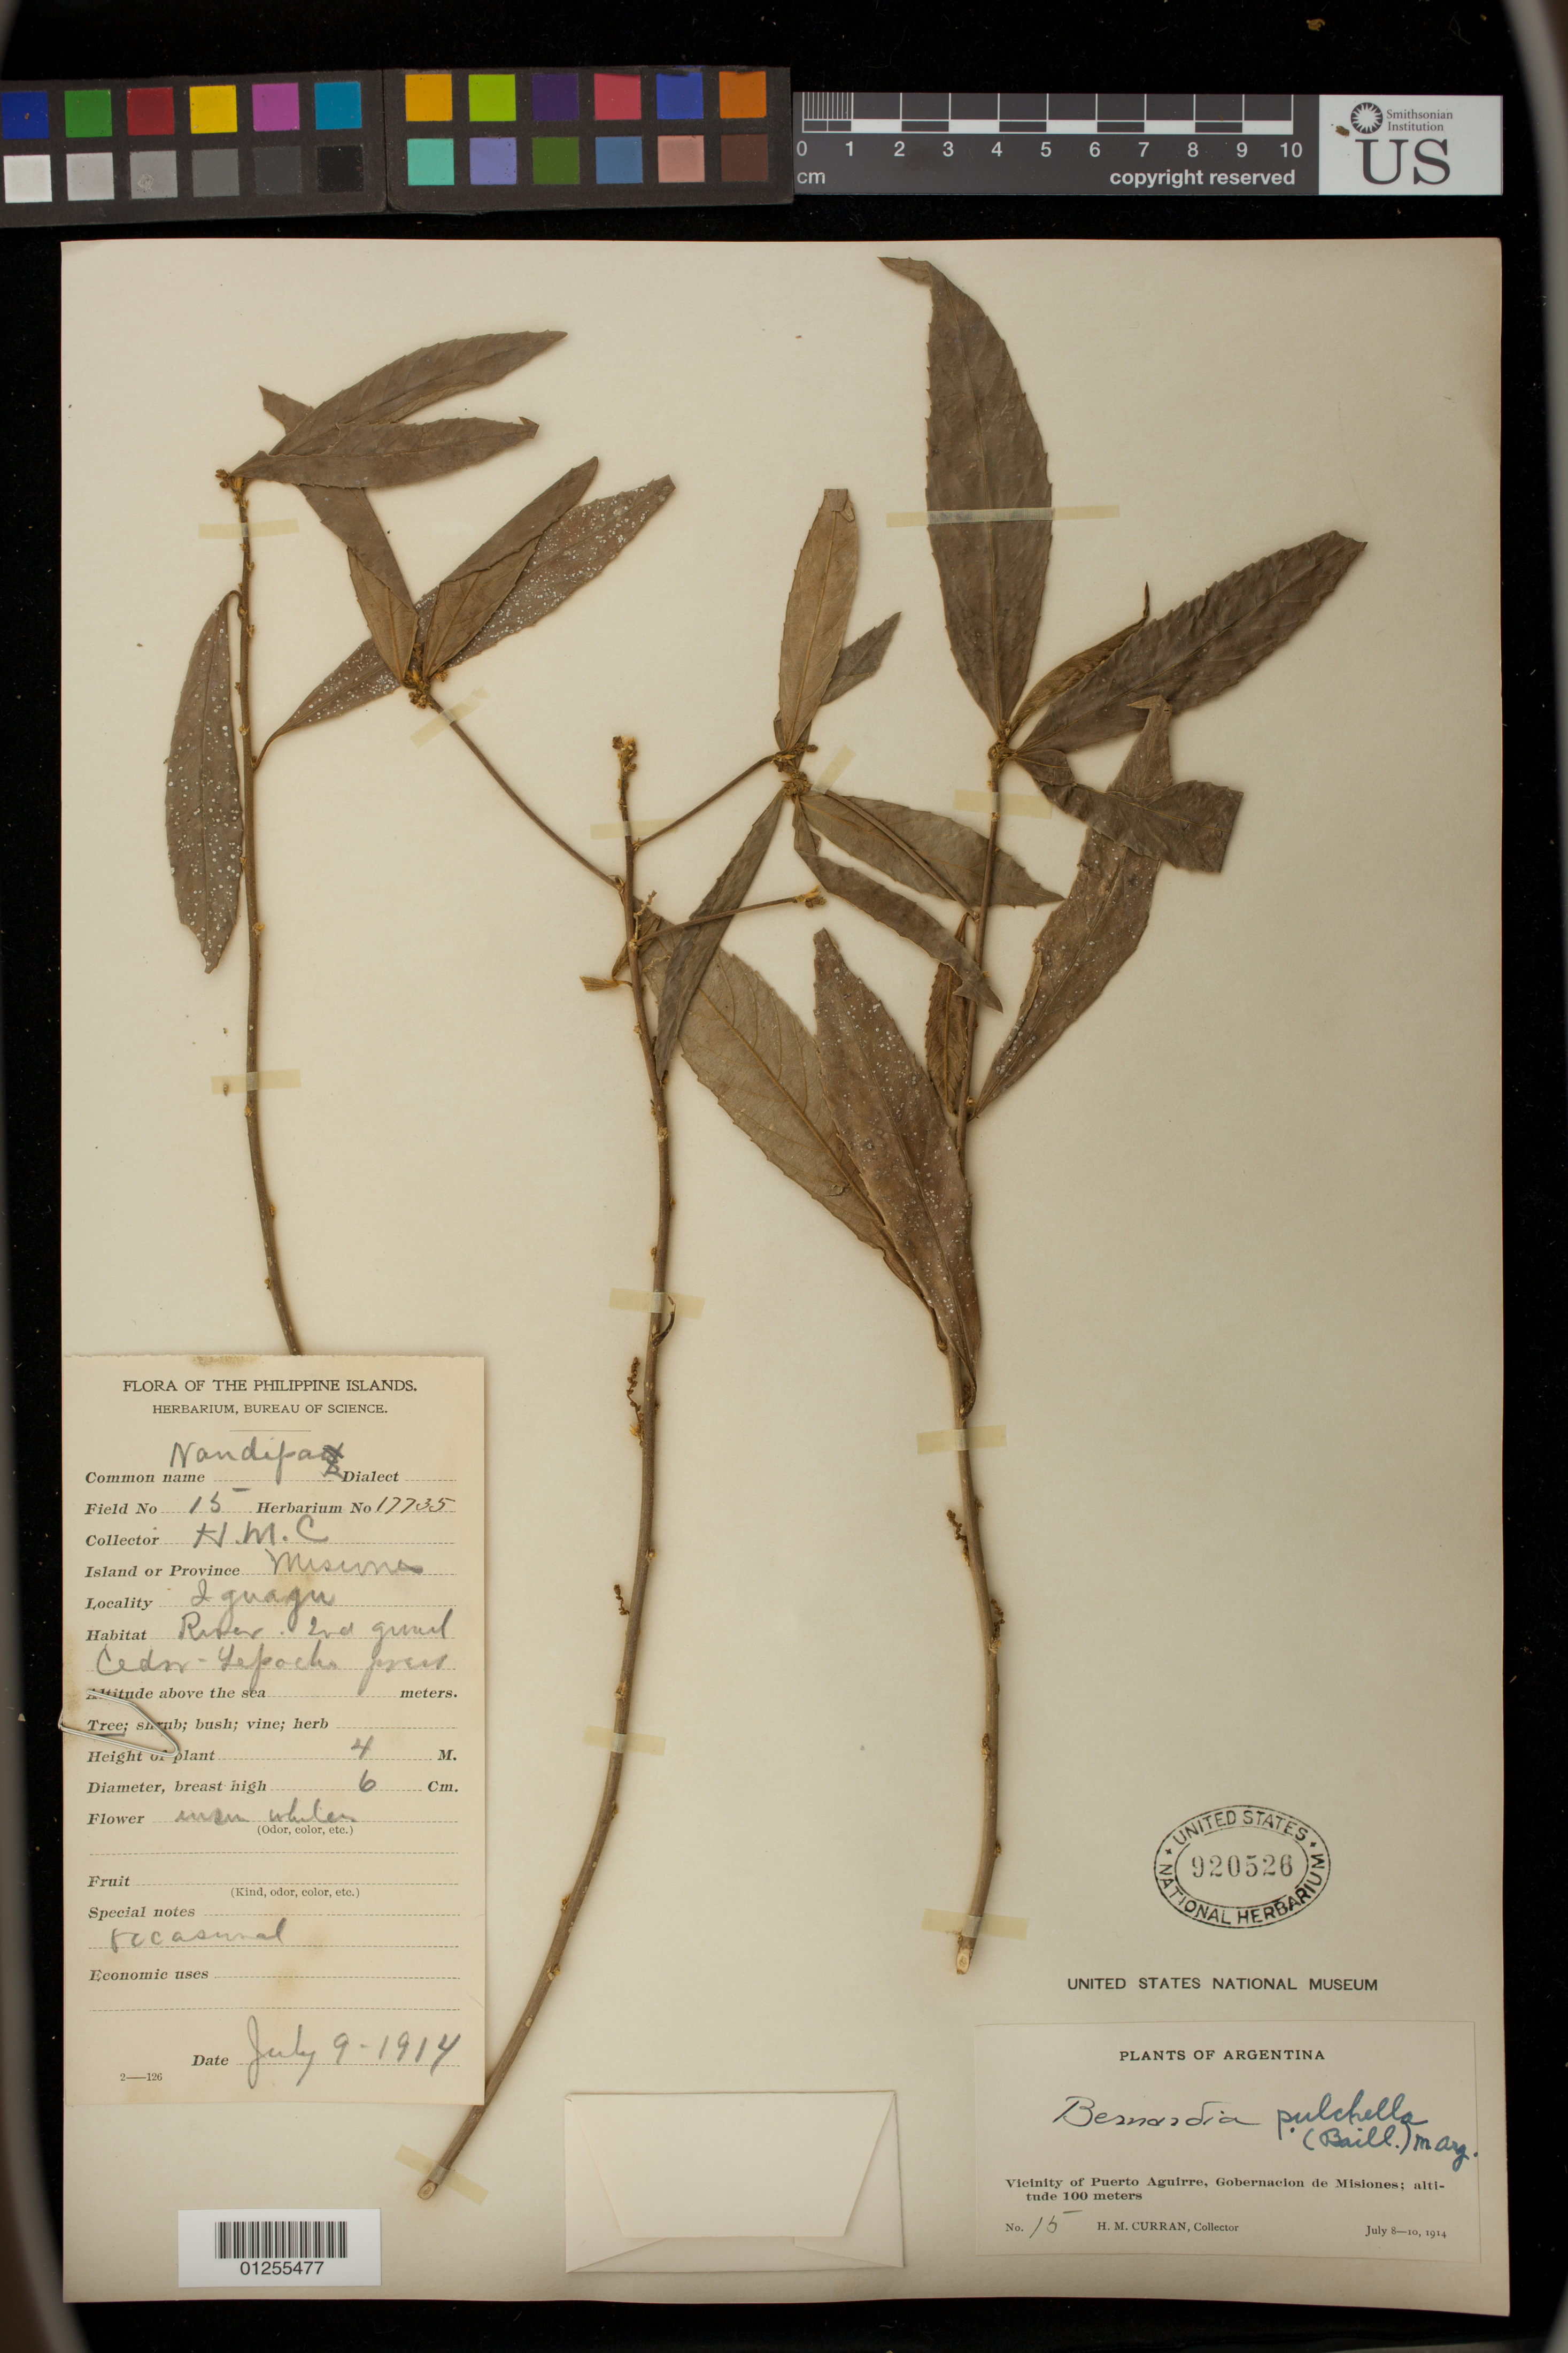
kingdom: Plantae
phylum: Tracheophyta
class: Magnoliopsida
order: Malpighiales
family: Euphorbiaceae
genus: Bernardia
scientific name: Bernardia pulchella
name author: (Baill.) Müll. Arg.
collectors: H. M. Curran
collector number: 15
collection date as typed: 08 Jul 1914 to 10 Jul 1914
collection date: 1914-07-08/1914-07-10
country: Argentina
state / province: Misiones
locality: Vicinity of Puerto Aguirre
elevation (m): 100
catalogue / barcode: US 920526